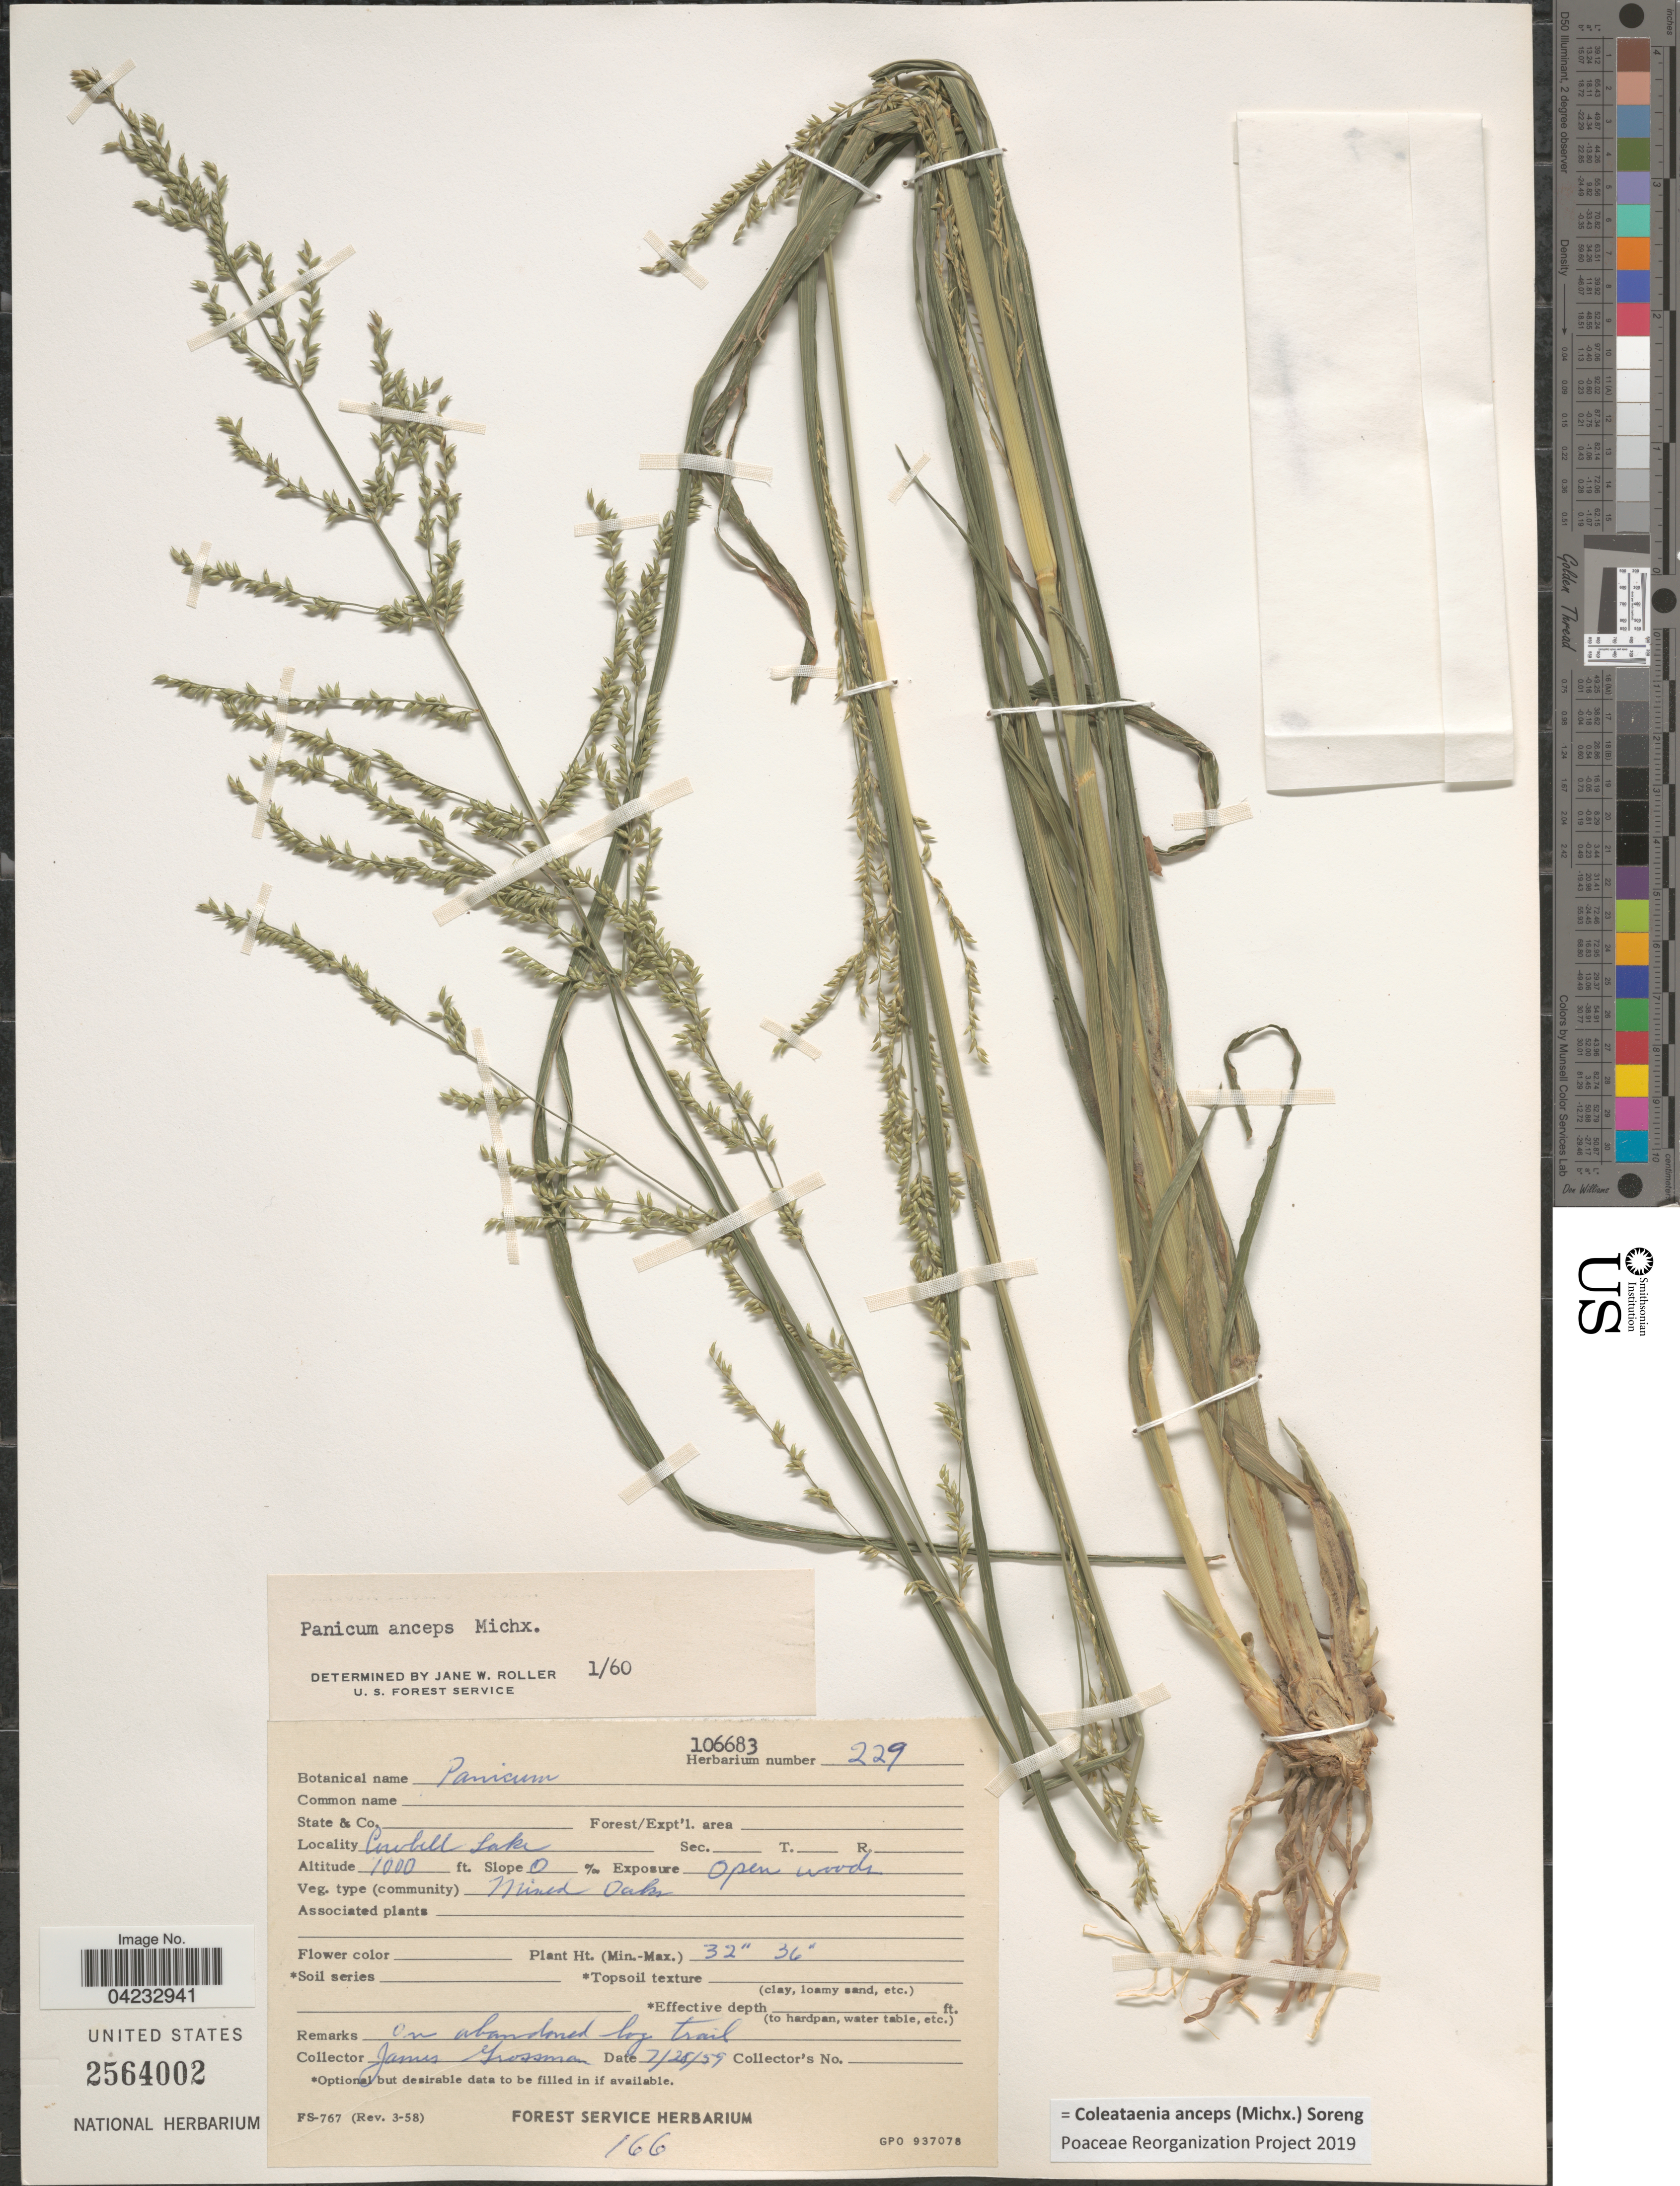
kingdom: Plantae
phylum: Tracheophyta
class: Liliopsida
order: Poales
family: Poaceae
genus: Coleataenia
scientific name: Coleataenia anceps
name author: (Michx.) Soreng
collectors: J. Grossman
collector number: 229/106683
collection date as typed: Transcribed d/m/y: 28/7/59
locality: Cowbell Lake.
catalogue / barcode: US 2564002